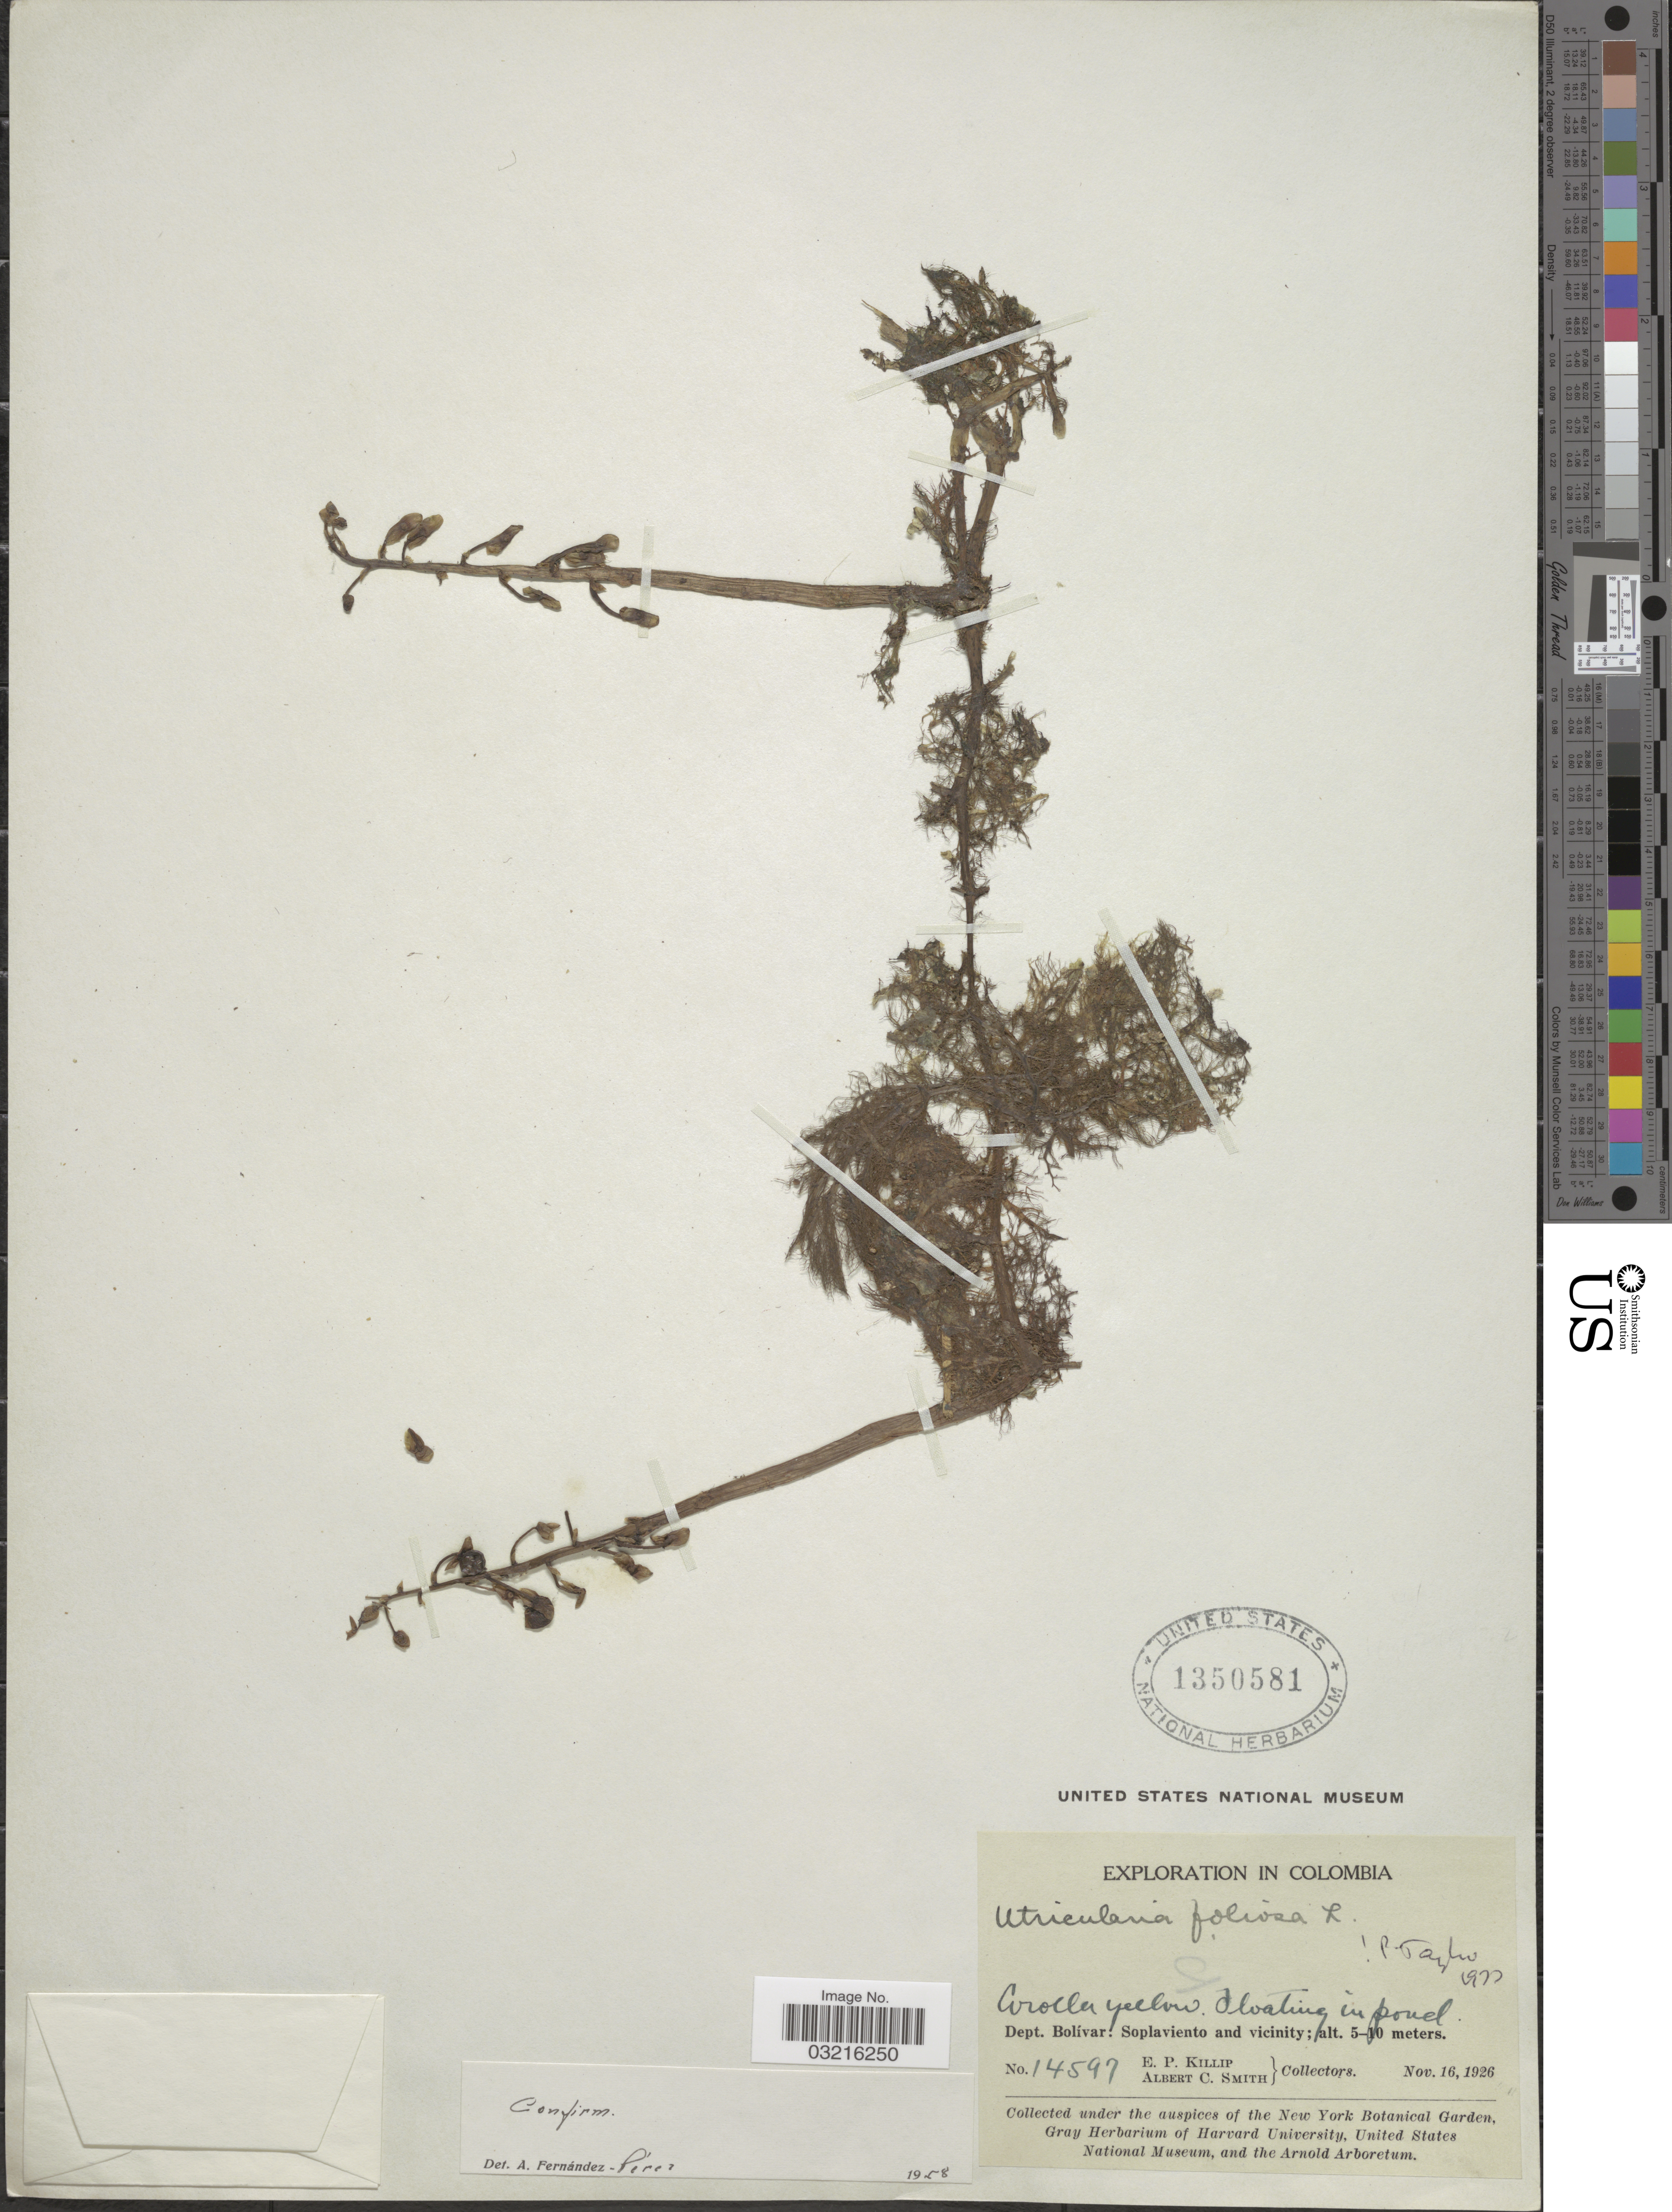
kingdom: Plantae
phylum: Tracheophyta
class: Magnoliopsida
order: Lamiales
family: Lentibulariaceae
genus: Utricularia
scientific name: Utricularia foliosa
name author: L.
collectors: E. P. Killip & A. C. Smith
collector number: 14597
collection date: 1926-11-16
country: Colombia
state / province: Bolívar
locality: Dept. Bolívar: Soplaviento and vicinity.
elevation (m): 5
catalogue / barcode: US 1350581